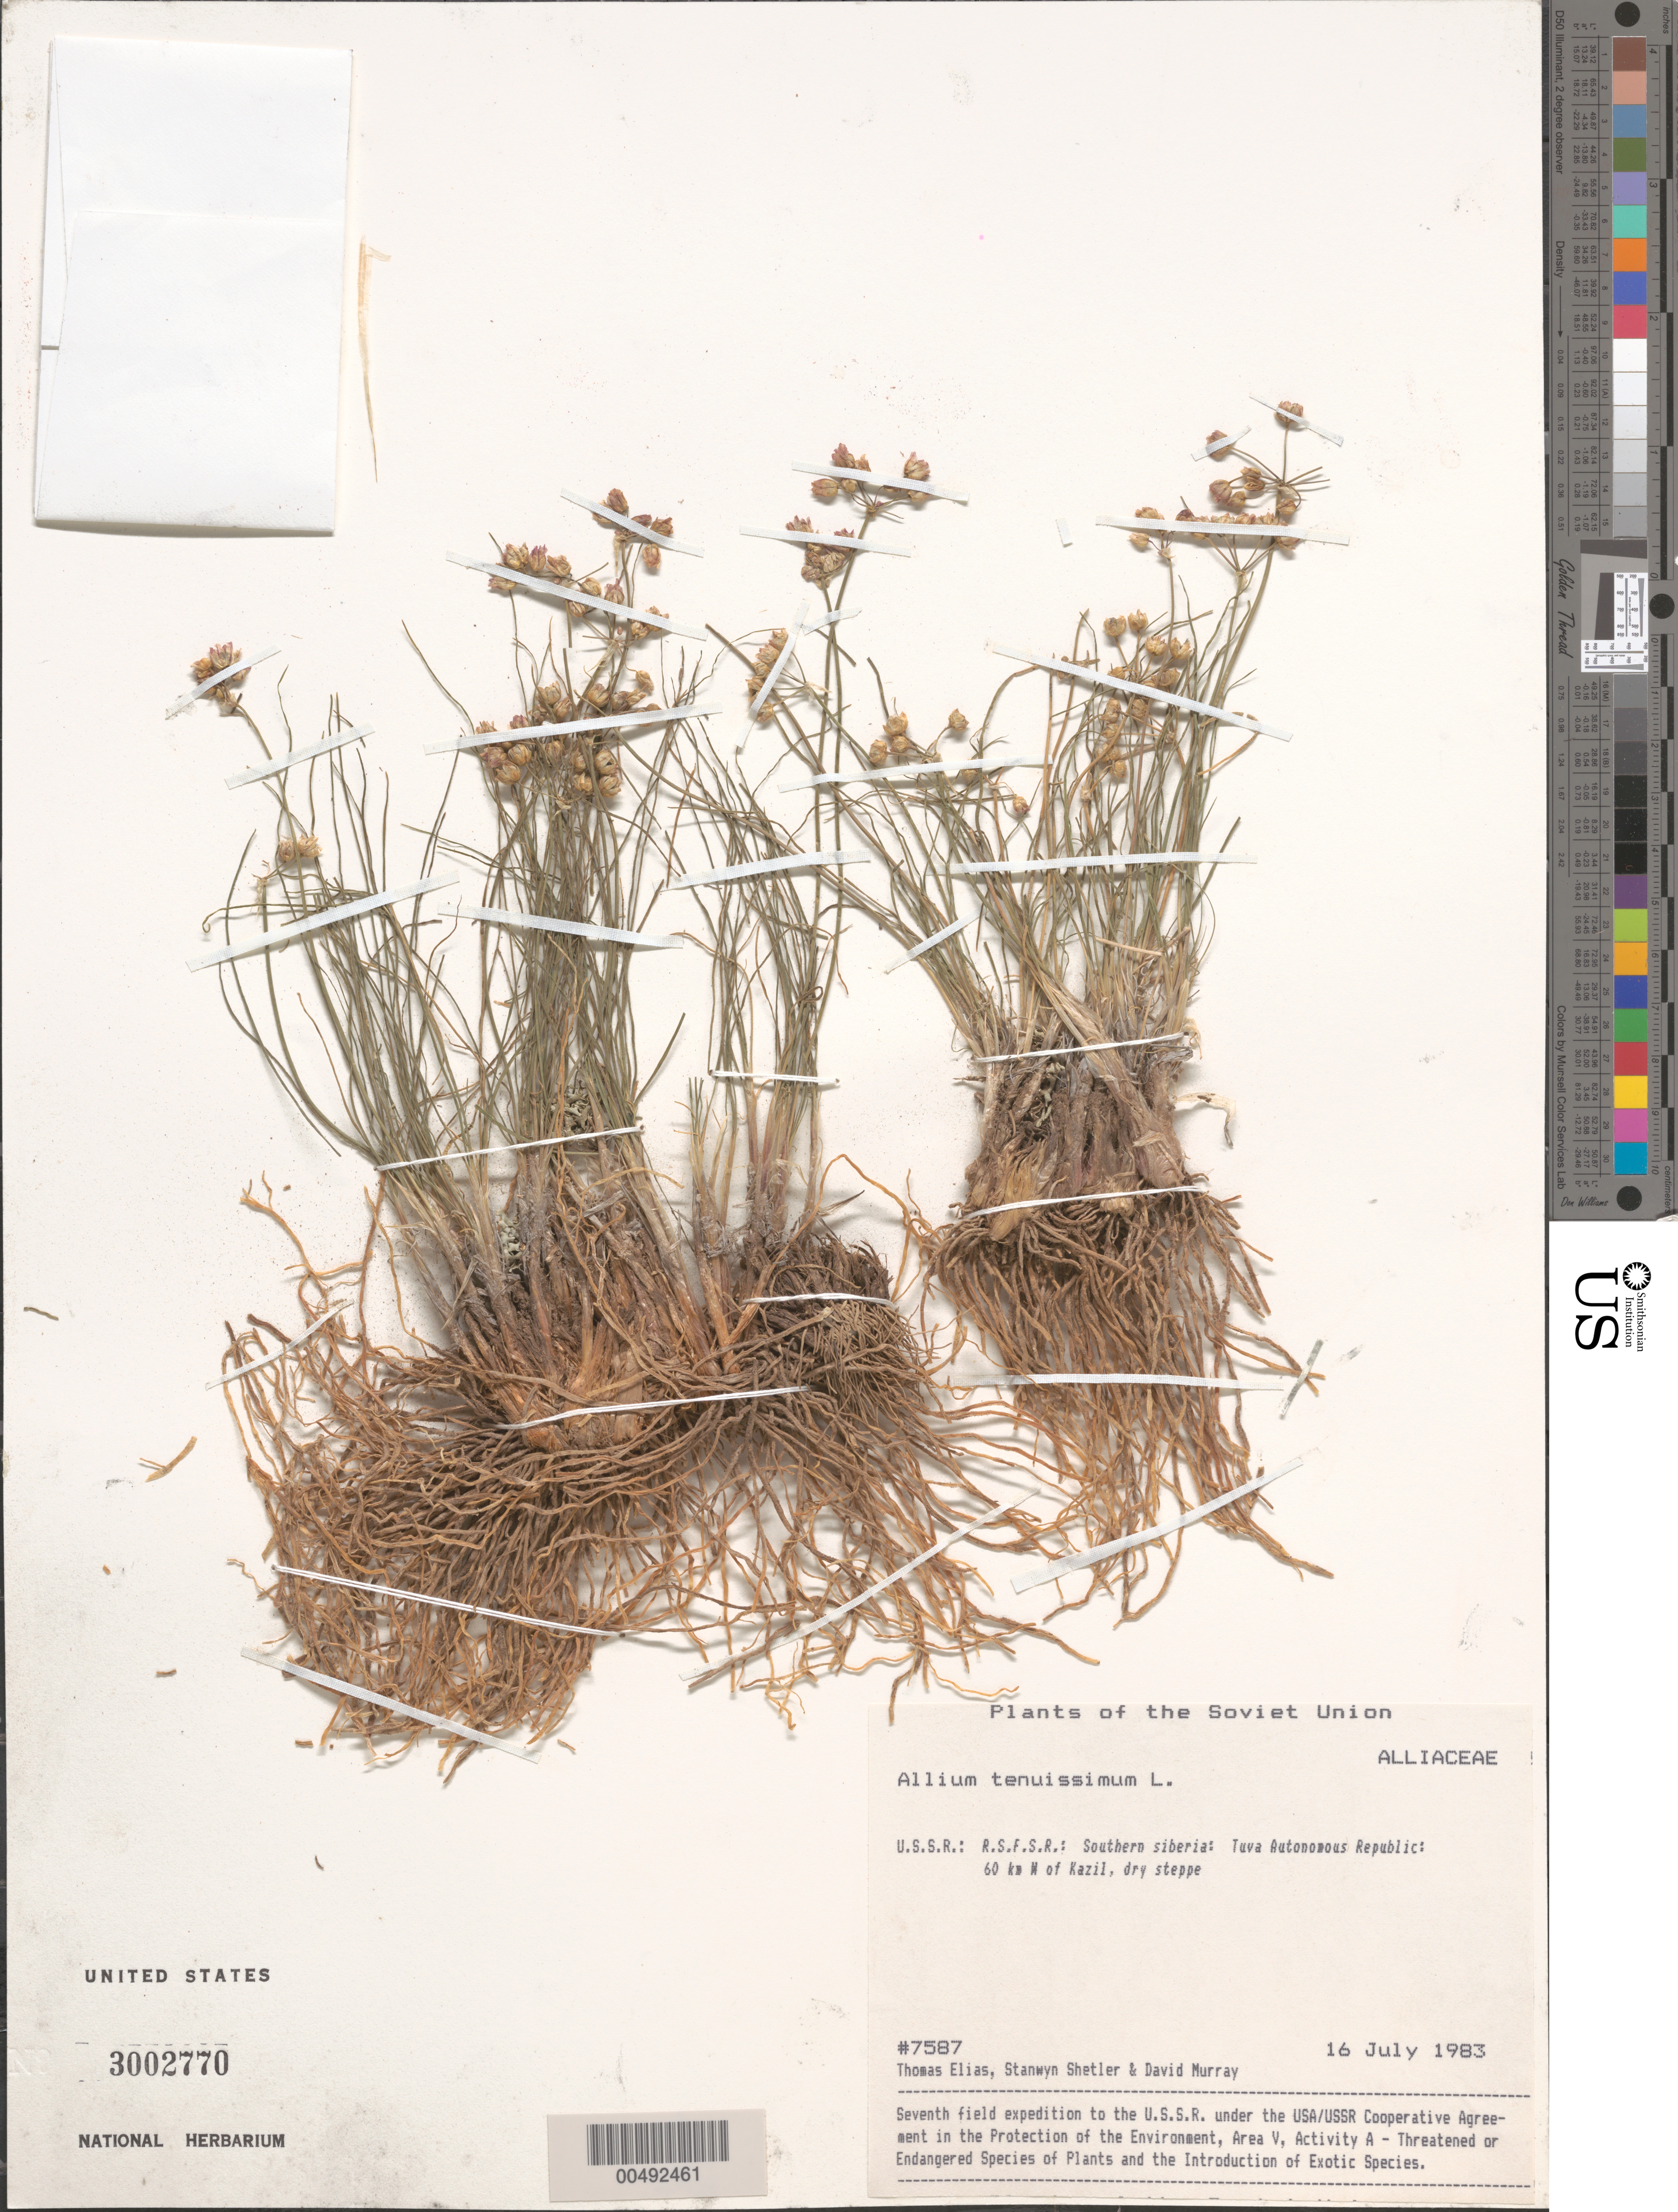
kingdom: Plantae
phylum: Tracheophyta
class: Liliopsida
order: Asparagales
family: Amaryllidaceae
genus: Allium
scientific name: Allium tenuissimum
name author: L.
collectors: T. Elias, S. Shetler & D. F. Murray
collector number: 7587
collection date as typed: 16 Jul 1983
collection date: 1983-07-16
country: Russian Federation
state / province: Tuva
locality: ca. 60 km W of Kazil [Kyzyl].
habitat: dry steppe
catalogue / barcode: US 3002770